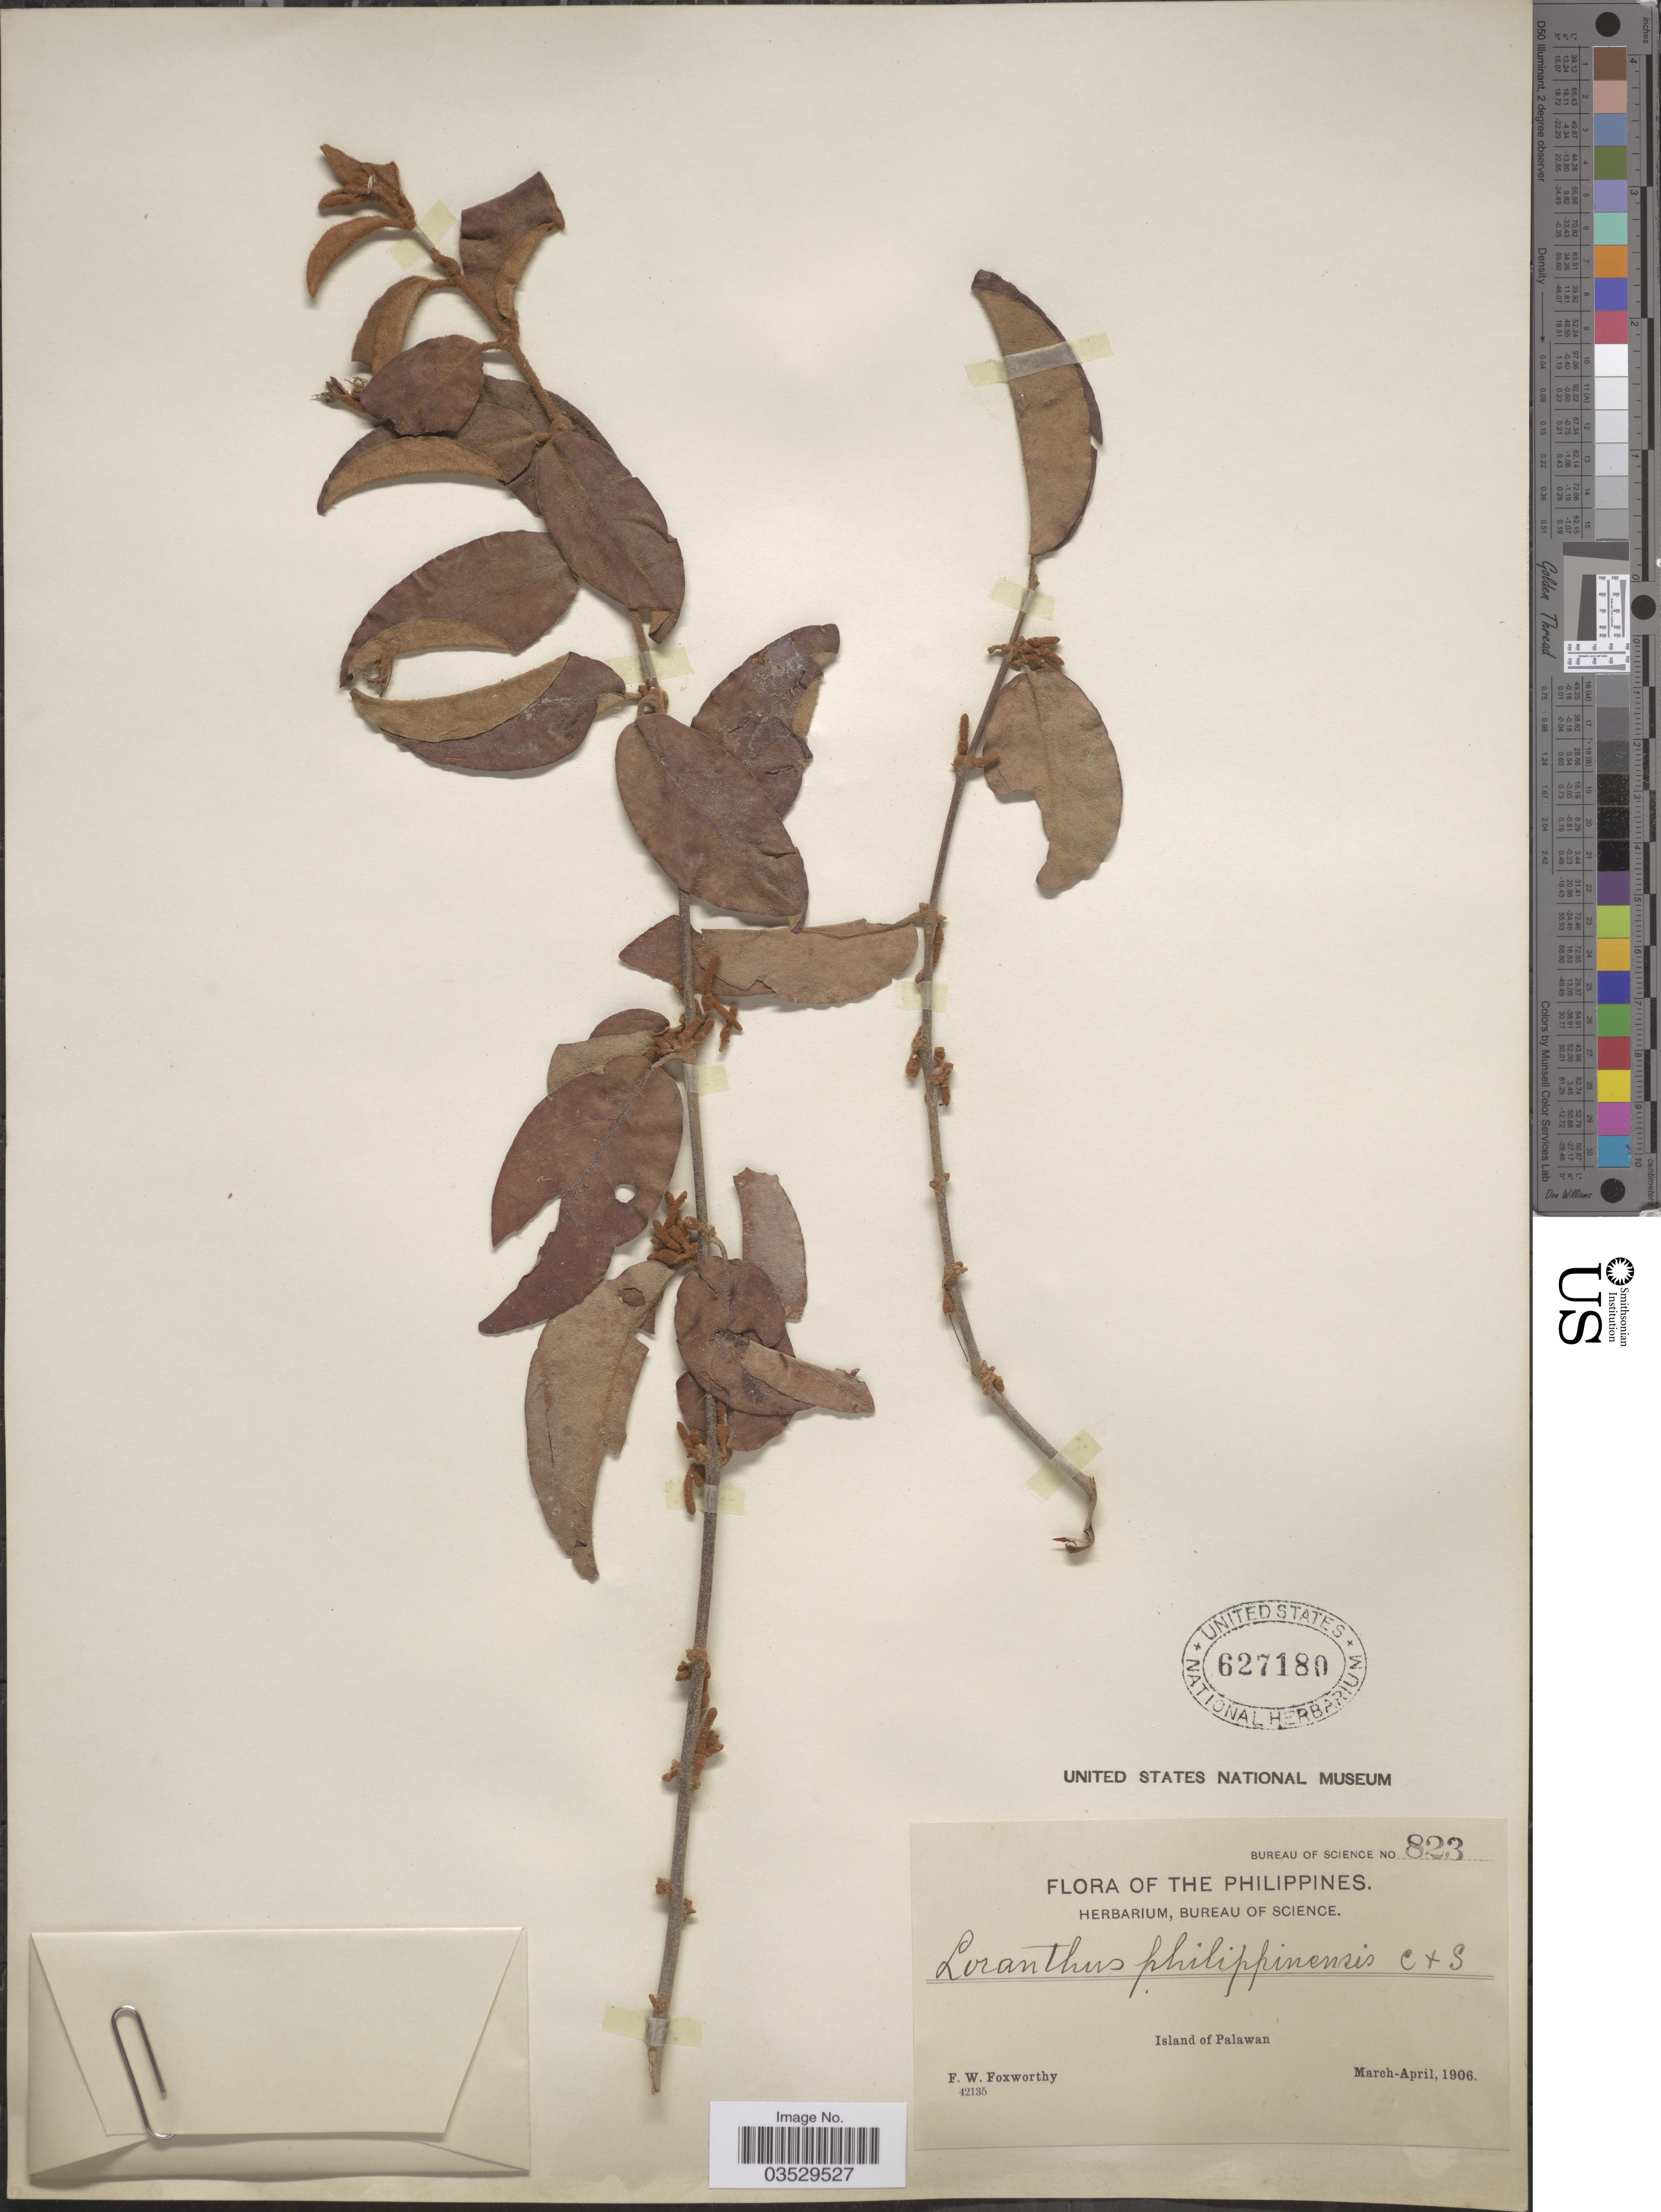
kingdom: Plantae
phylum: Tracheophyta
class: Magnoliopsida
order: Santalales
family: Loranthaceae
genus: Scurrula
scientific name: Scurrula atropurpurea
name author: (Blume) Danser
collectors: F. W. Foxworthy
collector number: Bureau of Science 823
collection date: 1906-03/1906-04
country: Philippines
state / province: Mimaropa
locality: Island of Palawan.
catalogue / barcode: US 627180